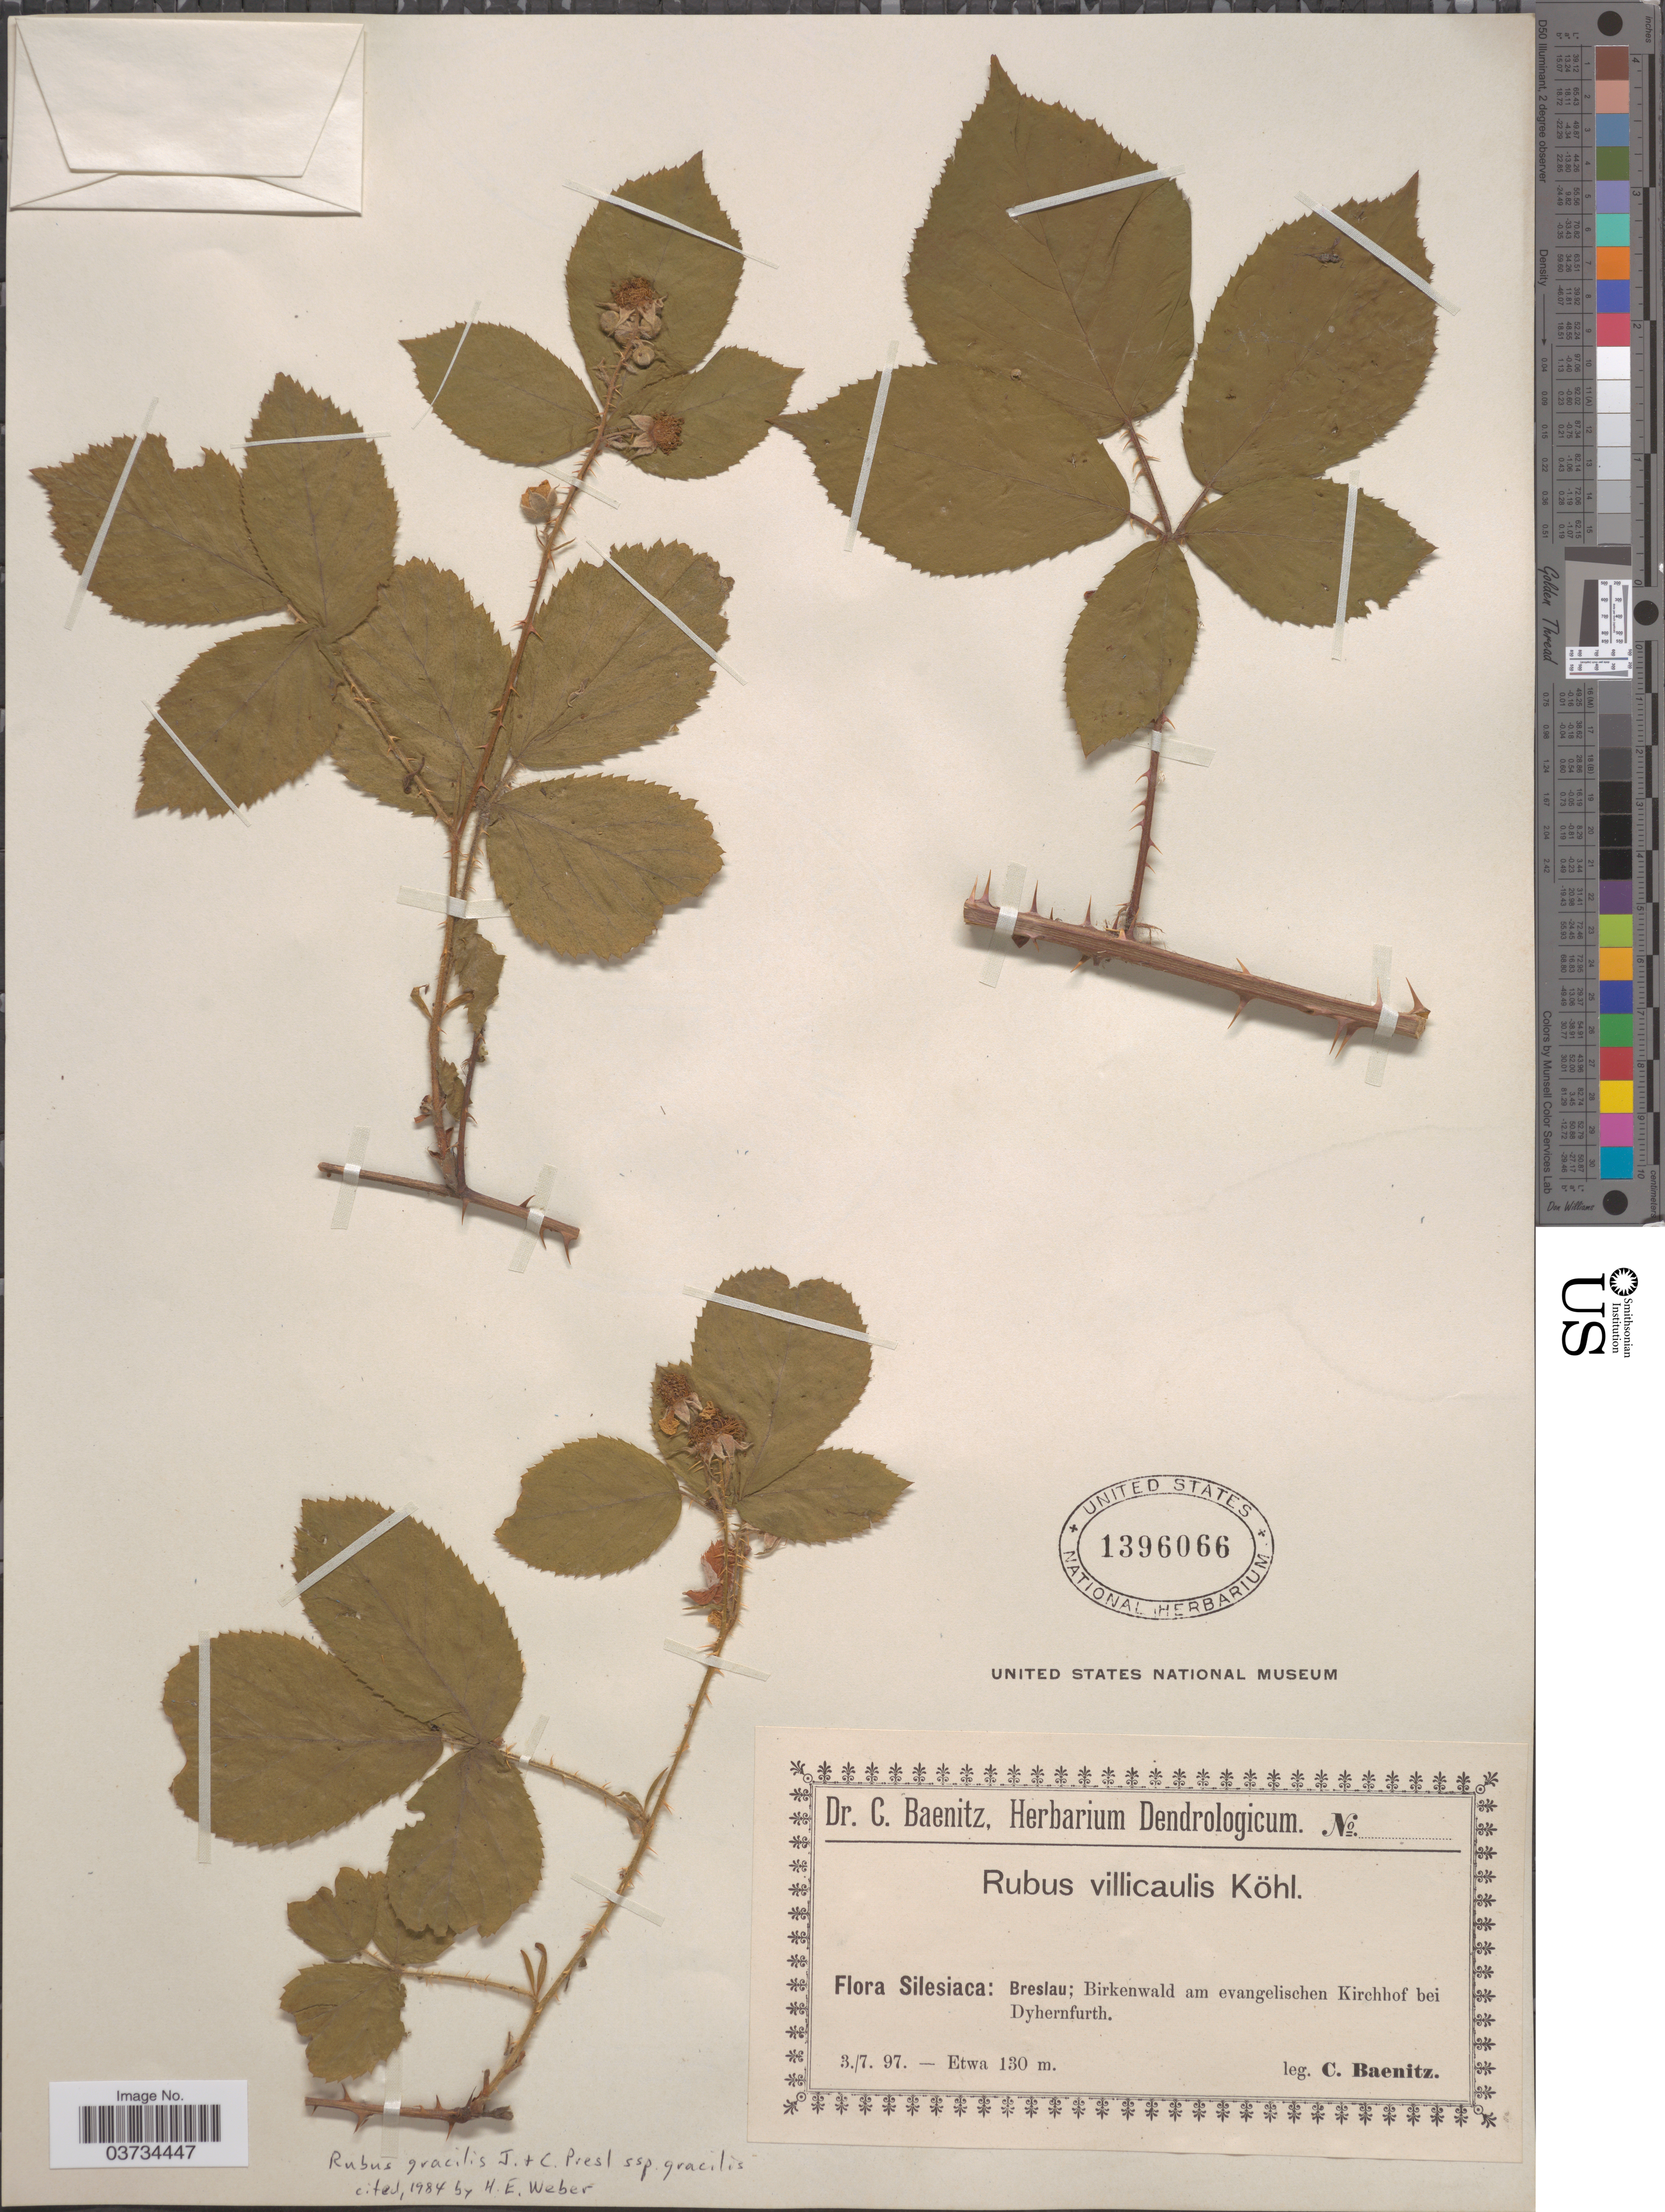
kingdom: Plantae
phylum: Tracheophyta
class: Magnoliopsida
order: Rosales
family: Rosaceae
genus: Rubus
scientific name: Rubus gracilis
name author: Roxb.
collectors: C. G. Baenitz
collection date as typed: Transcribed d/m/y: 3/7/97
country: Poland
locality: Silesiaca: Breslau; Birkenwald am evangelischen Kirchhof bei Dyhernfurth.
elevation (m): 130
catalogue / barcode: US 1396066